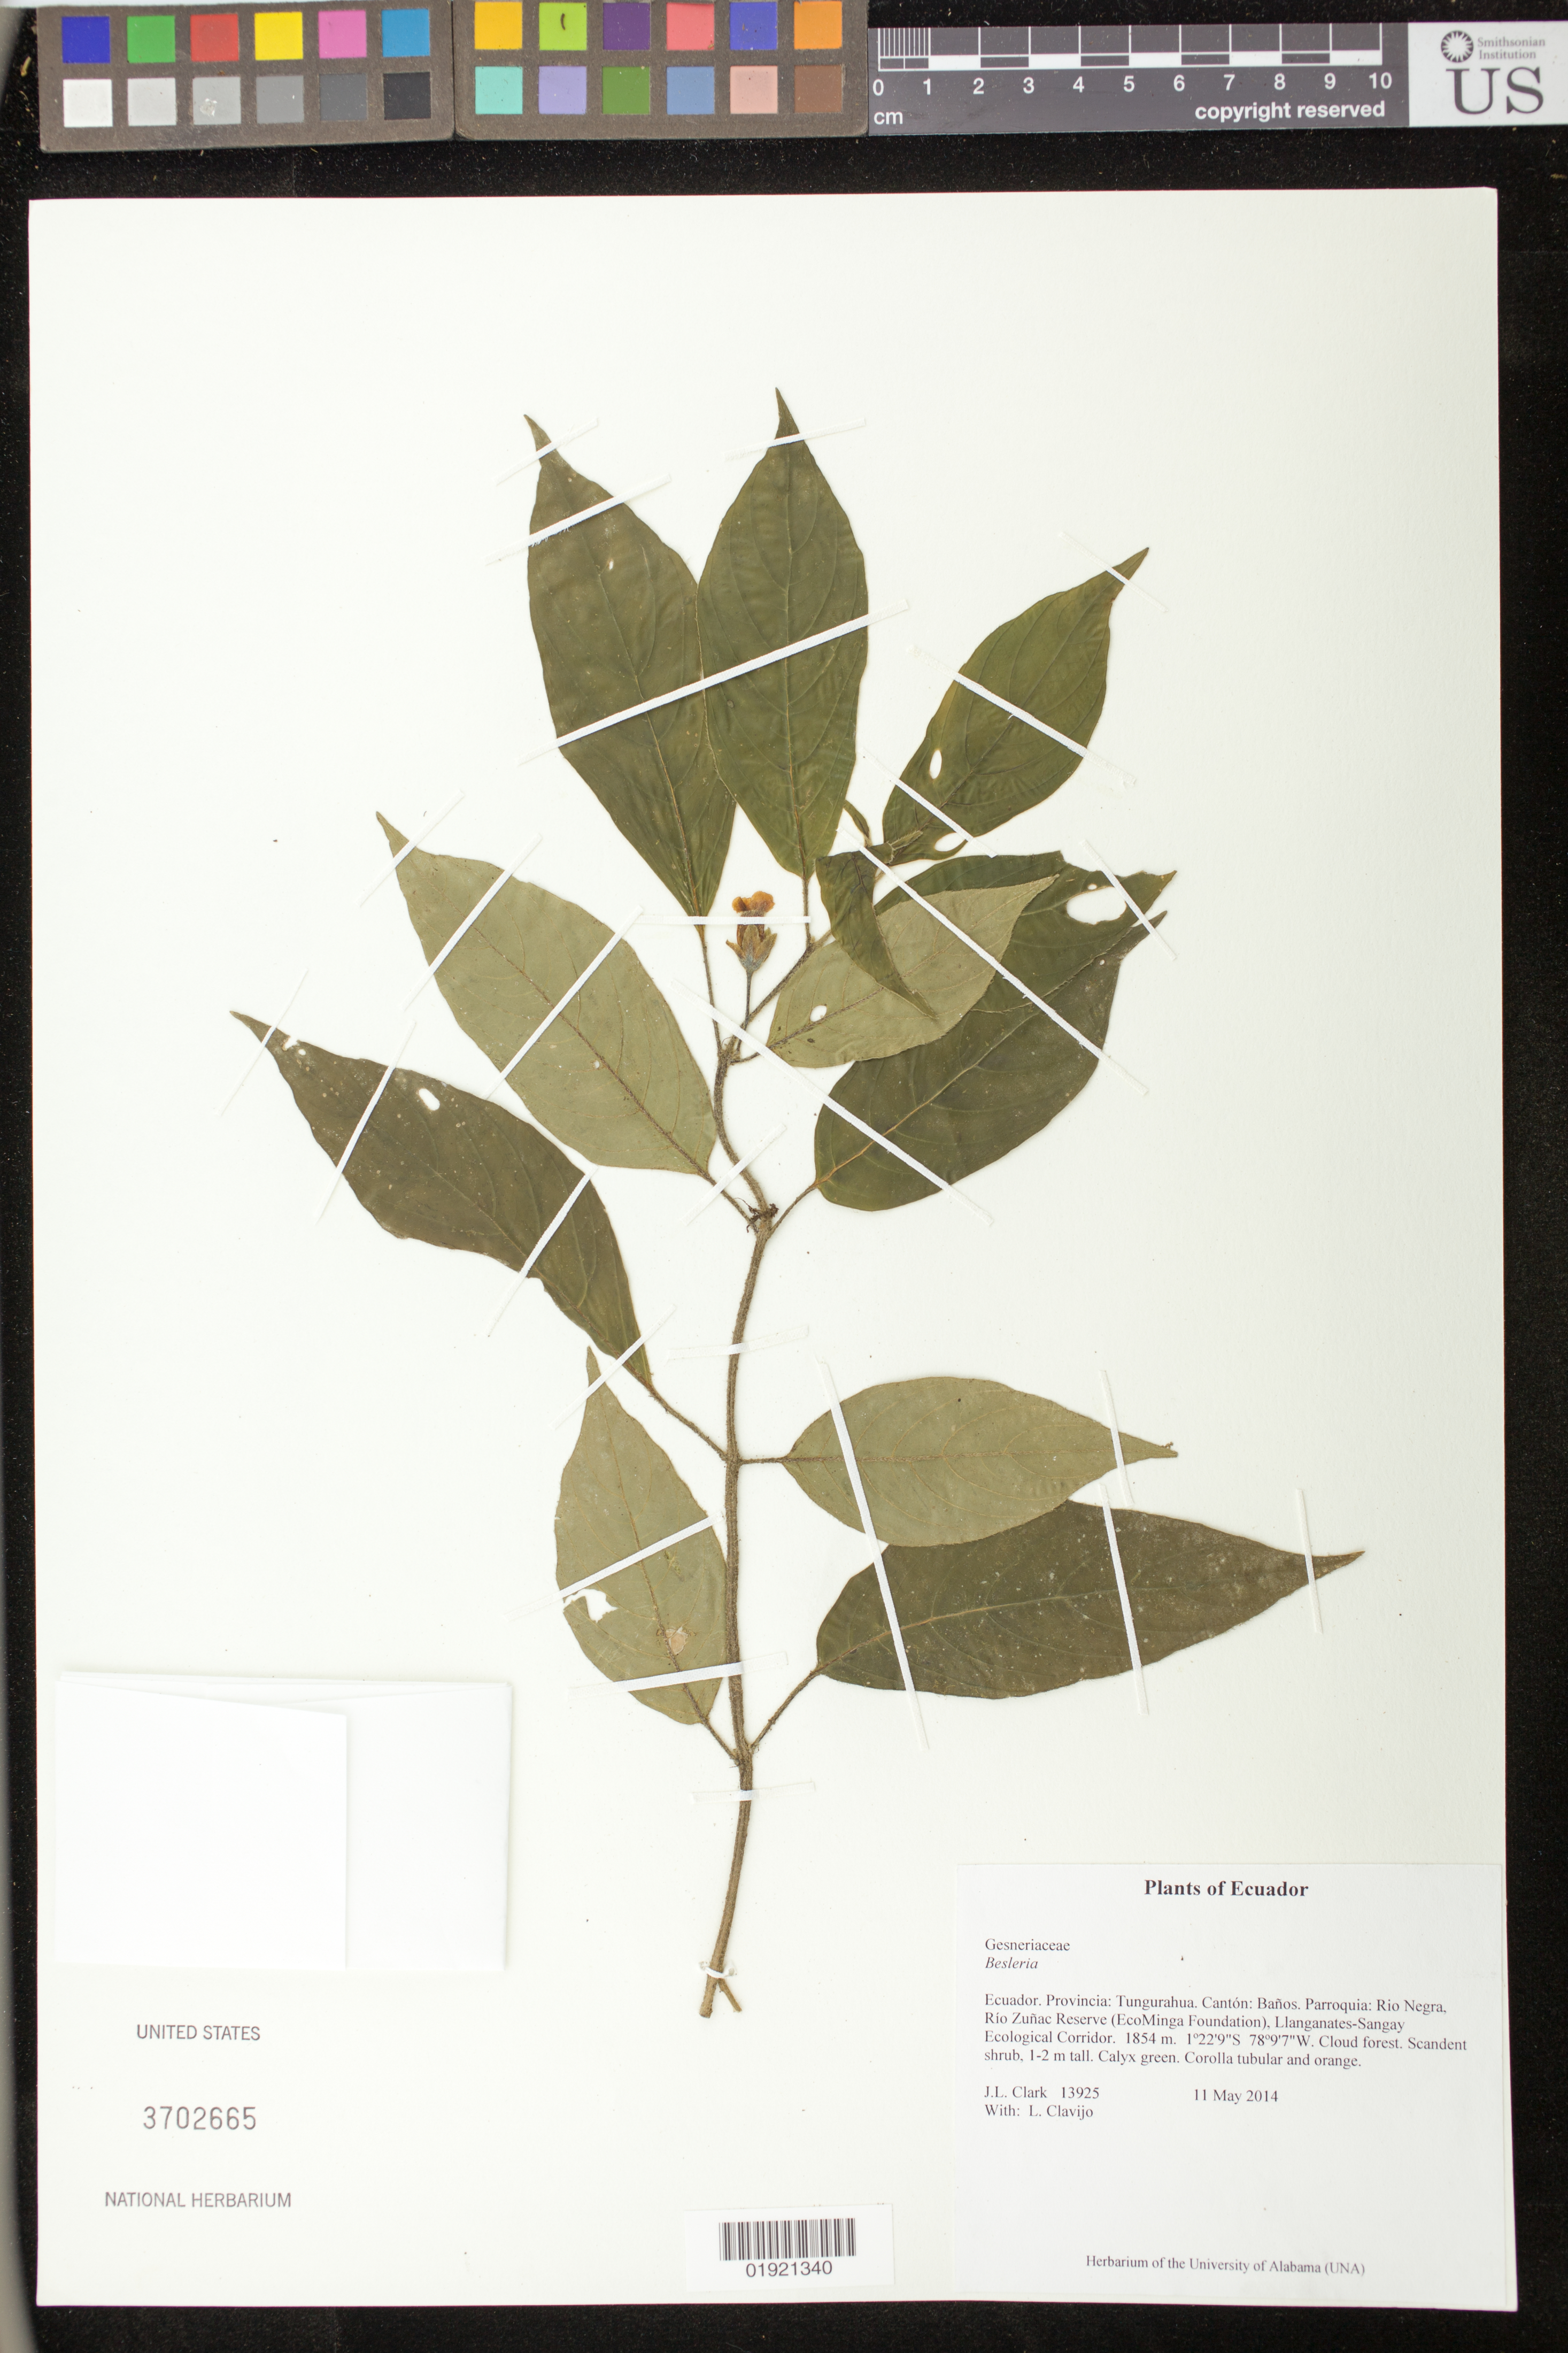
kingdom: Plantae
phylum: Tracheophyta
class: Magnoliopsida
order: Lamiales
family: Gesneriaceae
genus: Besleria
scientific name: Besleria sp.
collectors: J. L. Clark & L. Clavijo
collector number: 13925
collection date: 2014-05-11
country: Ecuador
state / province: Tungurahua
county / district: Banos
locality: Parroquia: Rio Negra, Rio Zunac Reserve (EcoMinga Foundation), Llanganates-Sangay Ecological Corridor.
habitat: Cloud forest.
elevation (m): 1854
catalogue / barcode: US 3702665